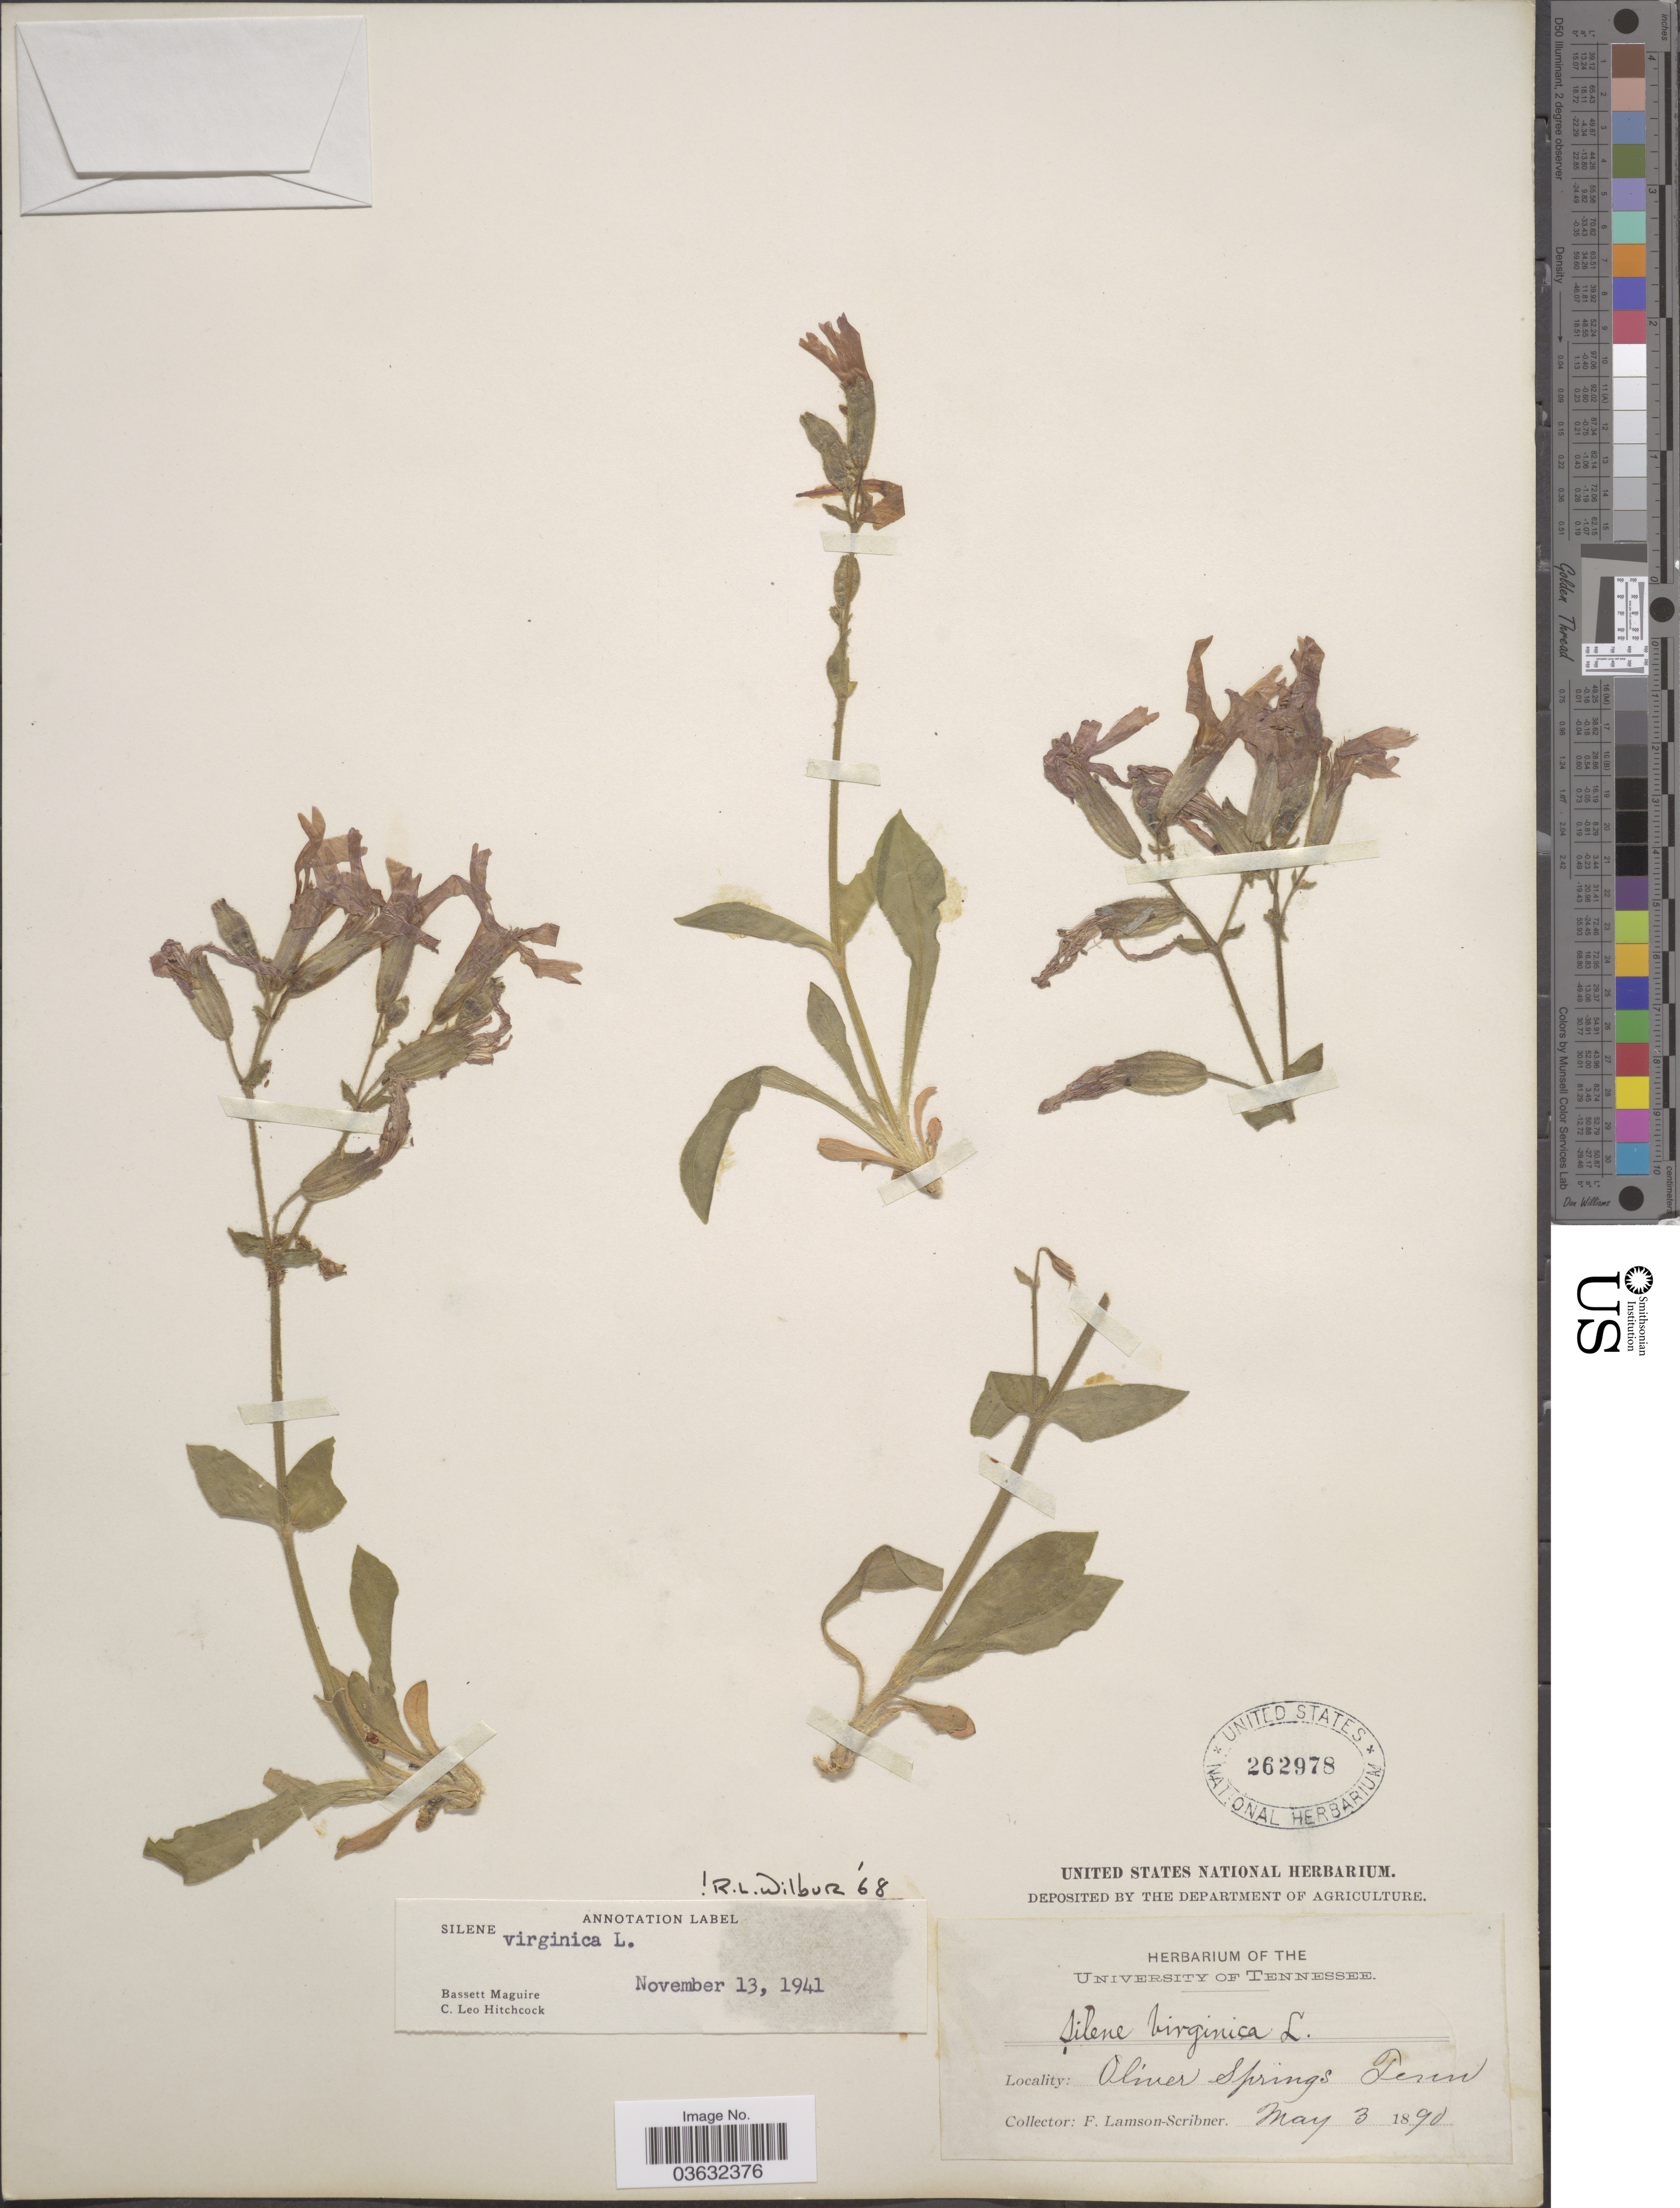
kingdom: Plantae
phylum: Tracheophyta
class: Magnoliopsida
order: Caryophyllales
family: Caryophyllaceae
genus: Silene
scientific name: Silene virginica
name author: L.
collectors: F. Lamson-Scribner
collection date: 1890-05-03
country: United States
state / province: Tennessee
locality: Oliver Springs.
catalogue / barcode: US 262978